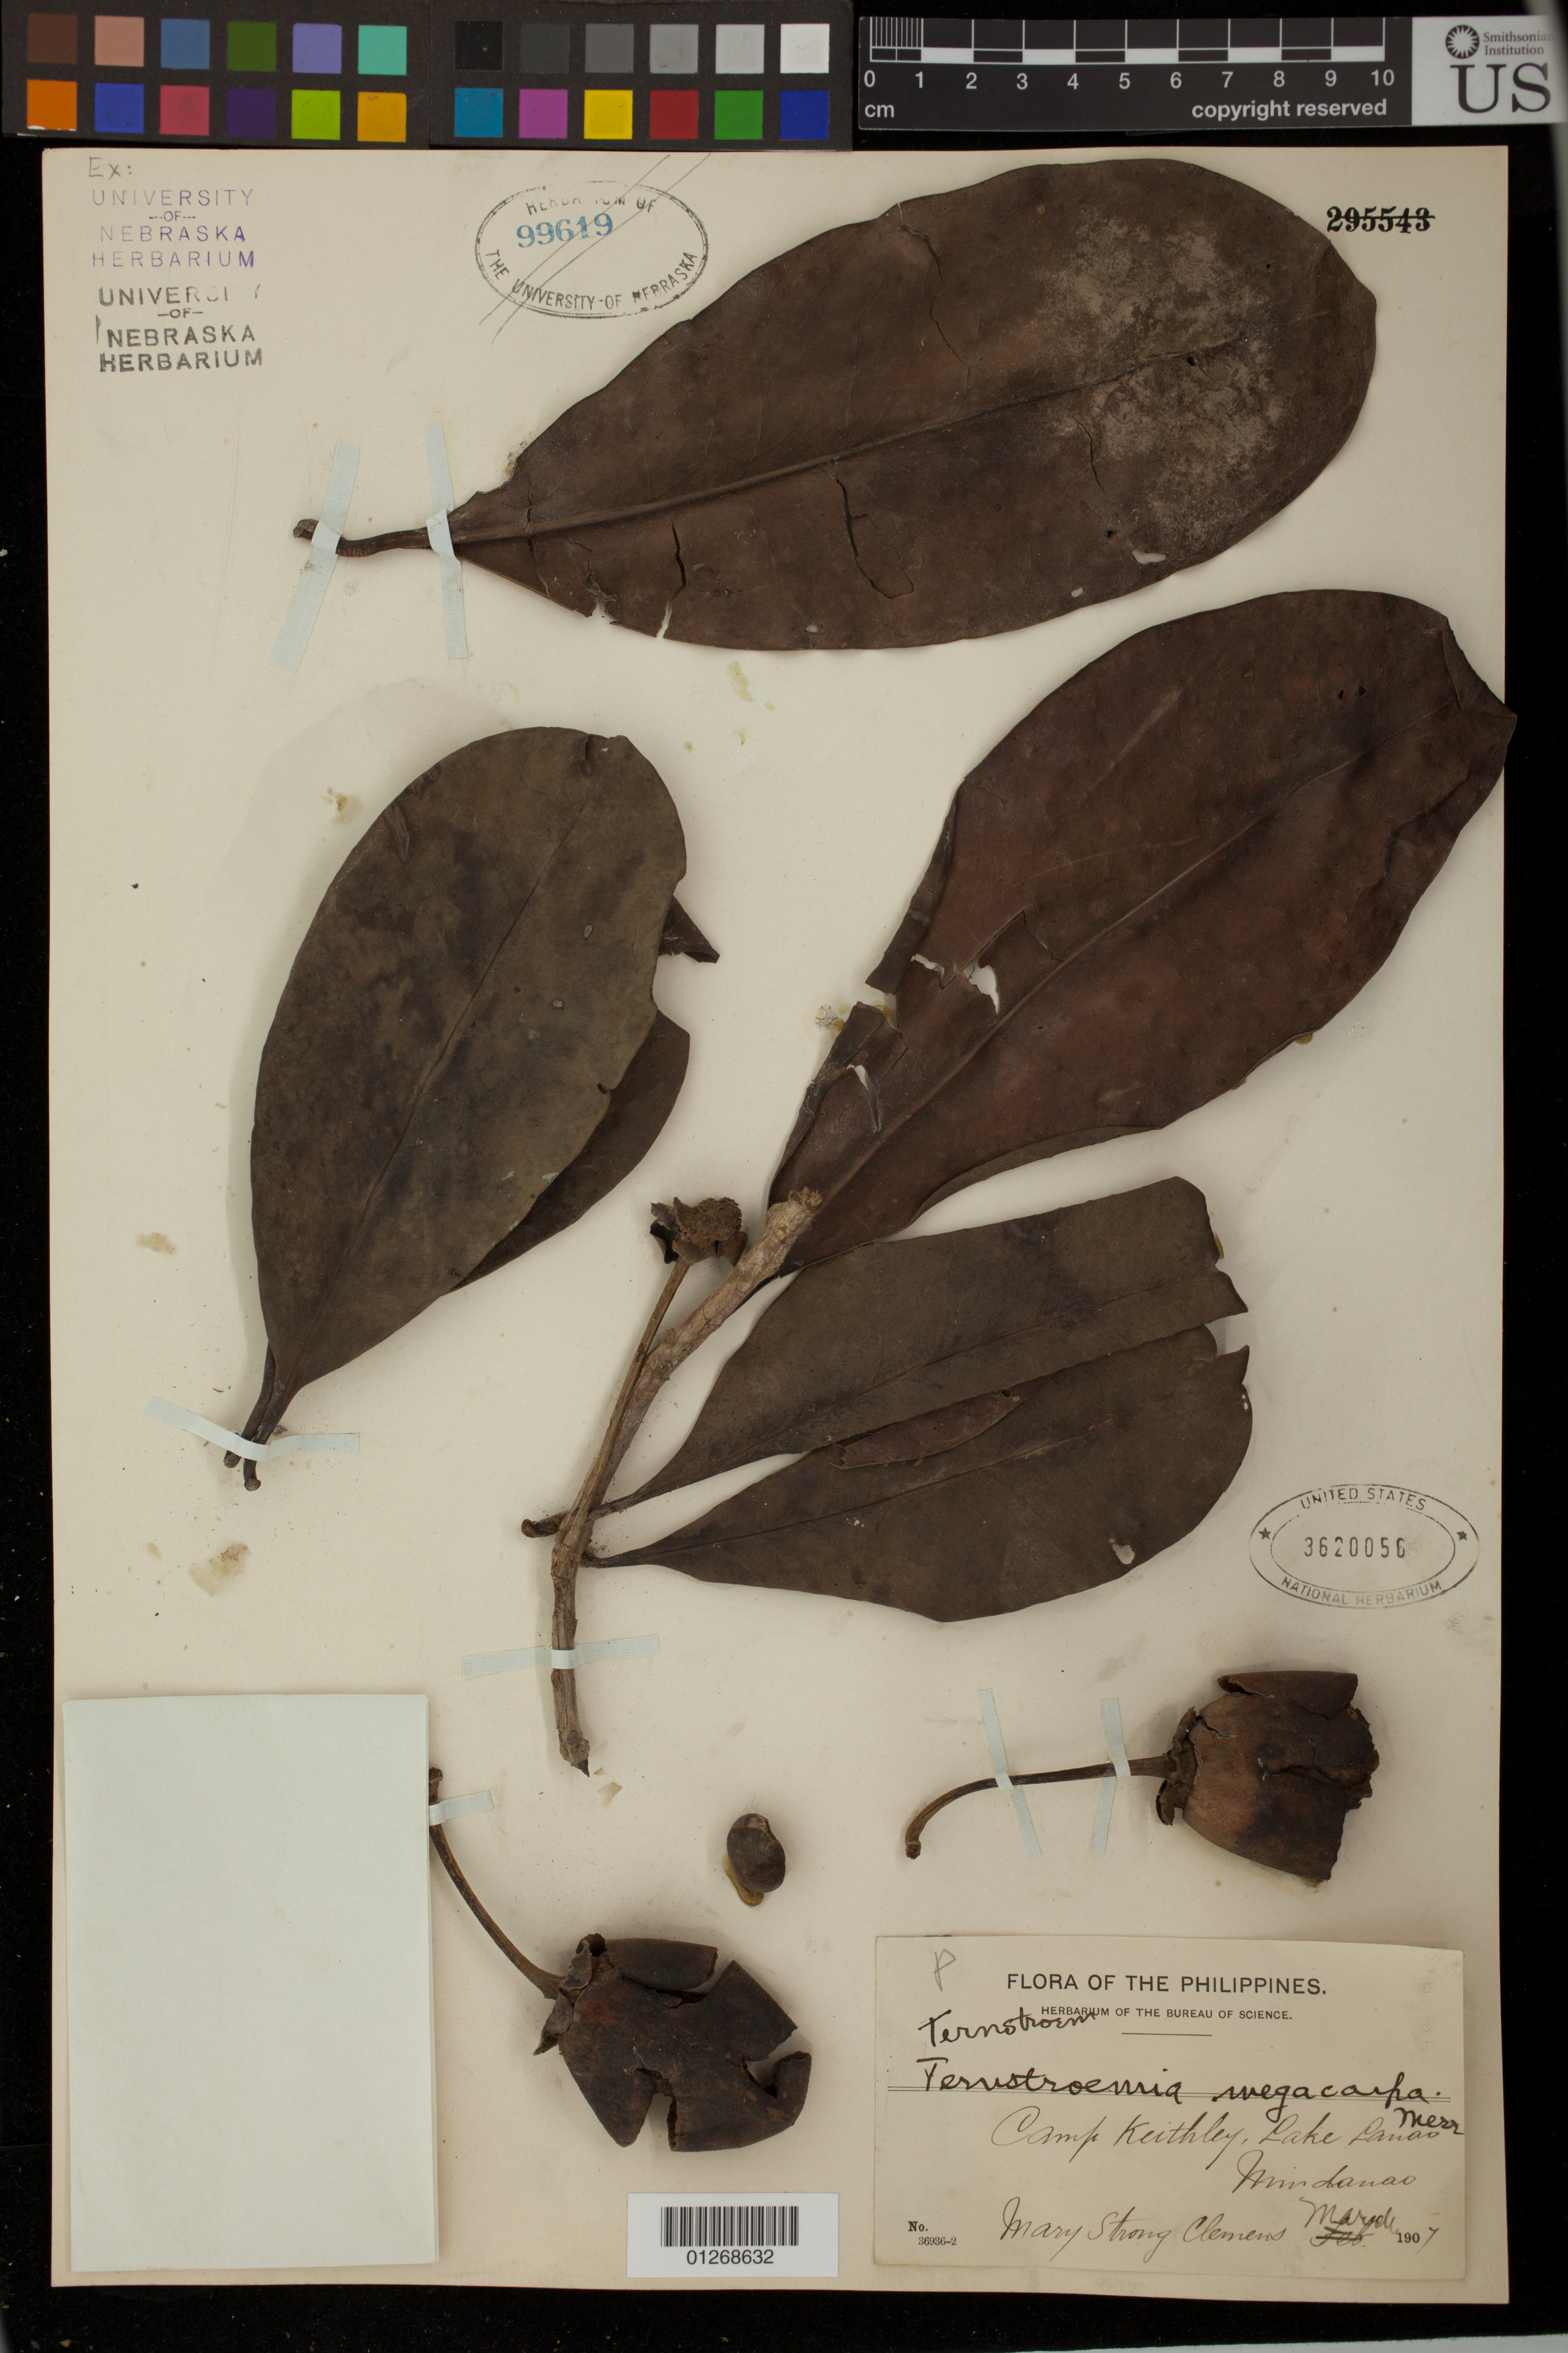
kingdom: Plantae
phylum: Tracheophyta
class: Magnoliopsida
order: Ericales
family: Pentaphylacaceae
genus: Ternstroemia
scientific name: Ternstroemia megacarpa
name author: Merr.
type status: Isosyntype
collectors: M. S. Clemens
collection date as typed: Mar 1907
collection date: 1907-03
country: Philippines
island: Mindanao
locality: Camp Keithley, Lake Lanao, Mindanao.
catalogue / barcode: US 3620056